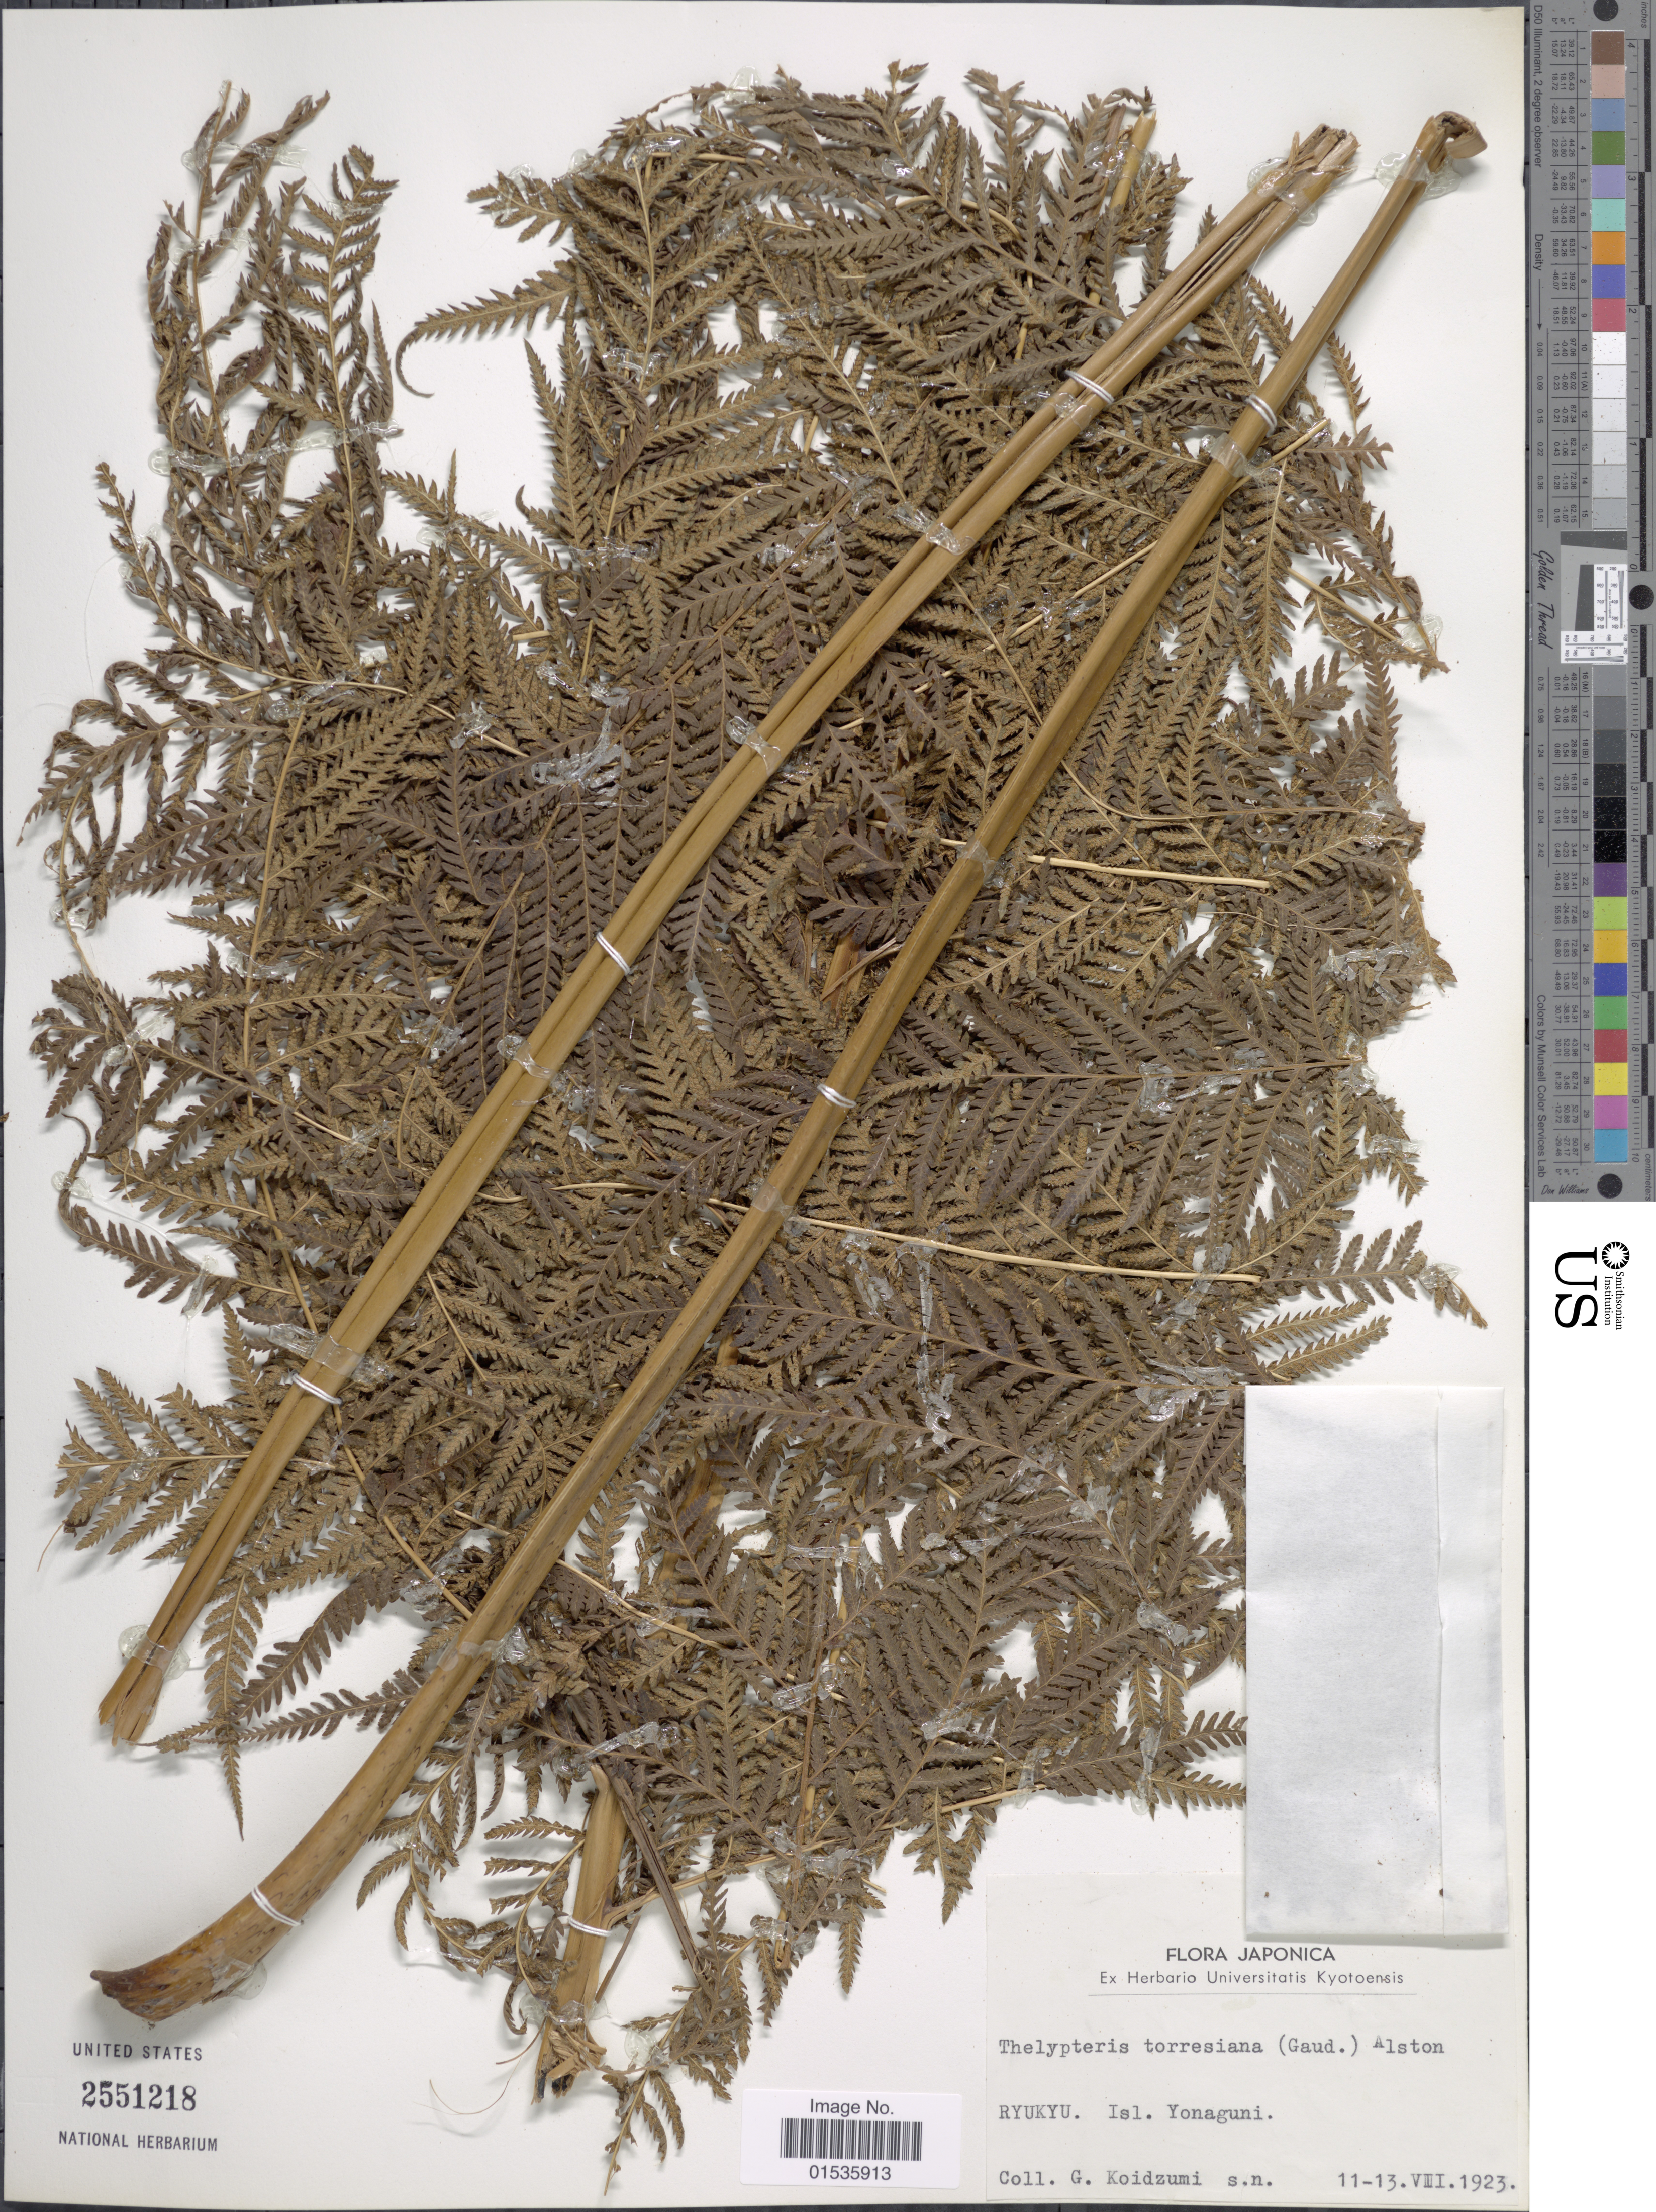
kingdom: Plantae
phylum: Tracheophyta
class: Polypodiopsida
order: Polypodiales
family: Thelypteridaceae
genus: Macrothelypteris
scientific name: Macrothelypteris torresiana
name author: (Gaudich.) Ching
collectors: G. Koidzumi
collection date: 1923-07-11/1923-07-13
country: Japan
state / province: Okinawa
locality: Japonica, Ryukyu, Isl. Yonaguni.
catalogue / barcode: US 2551218